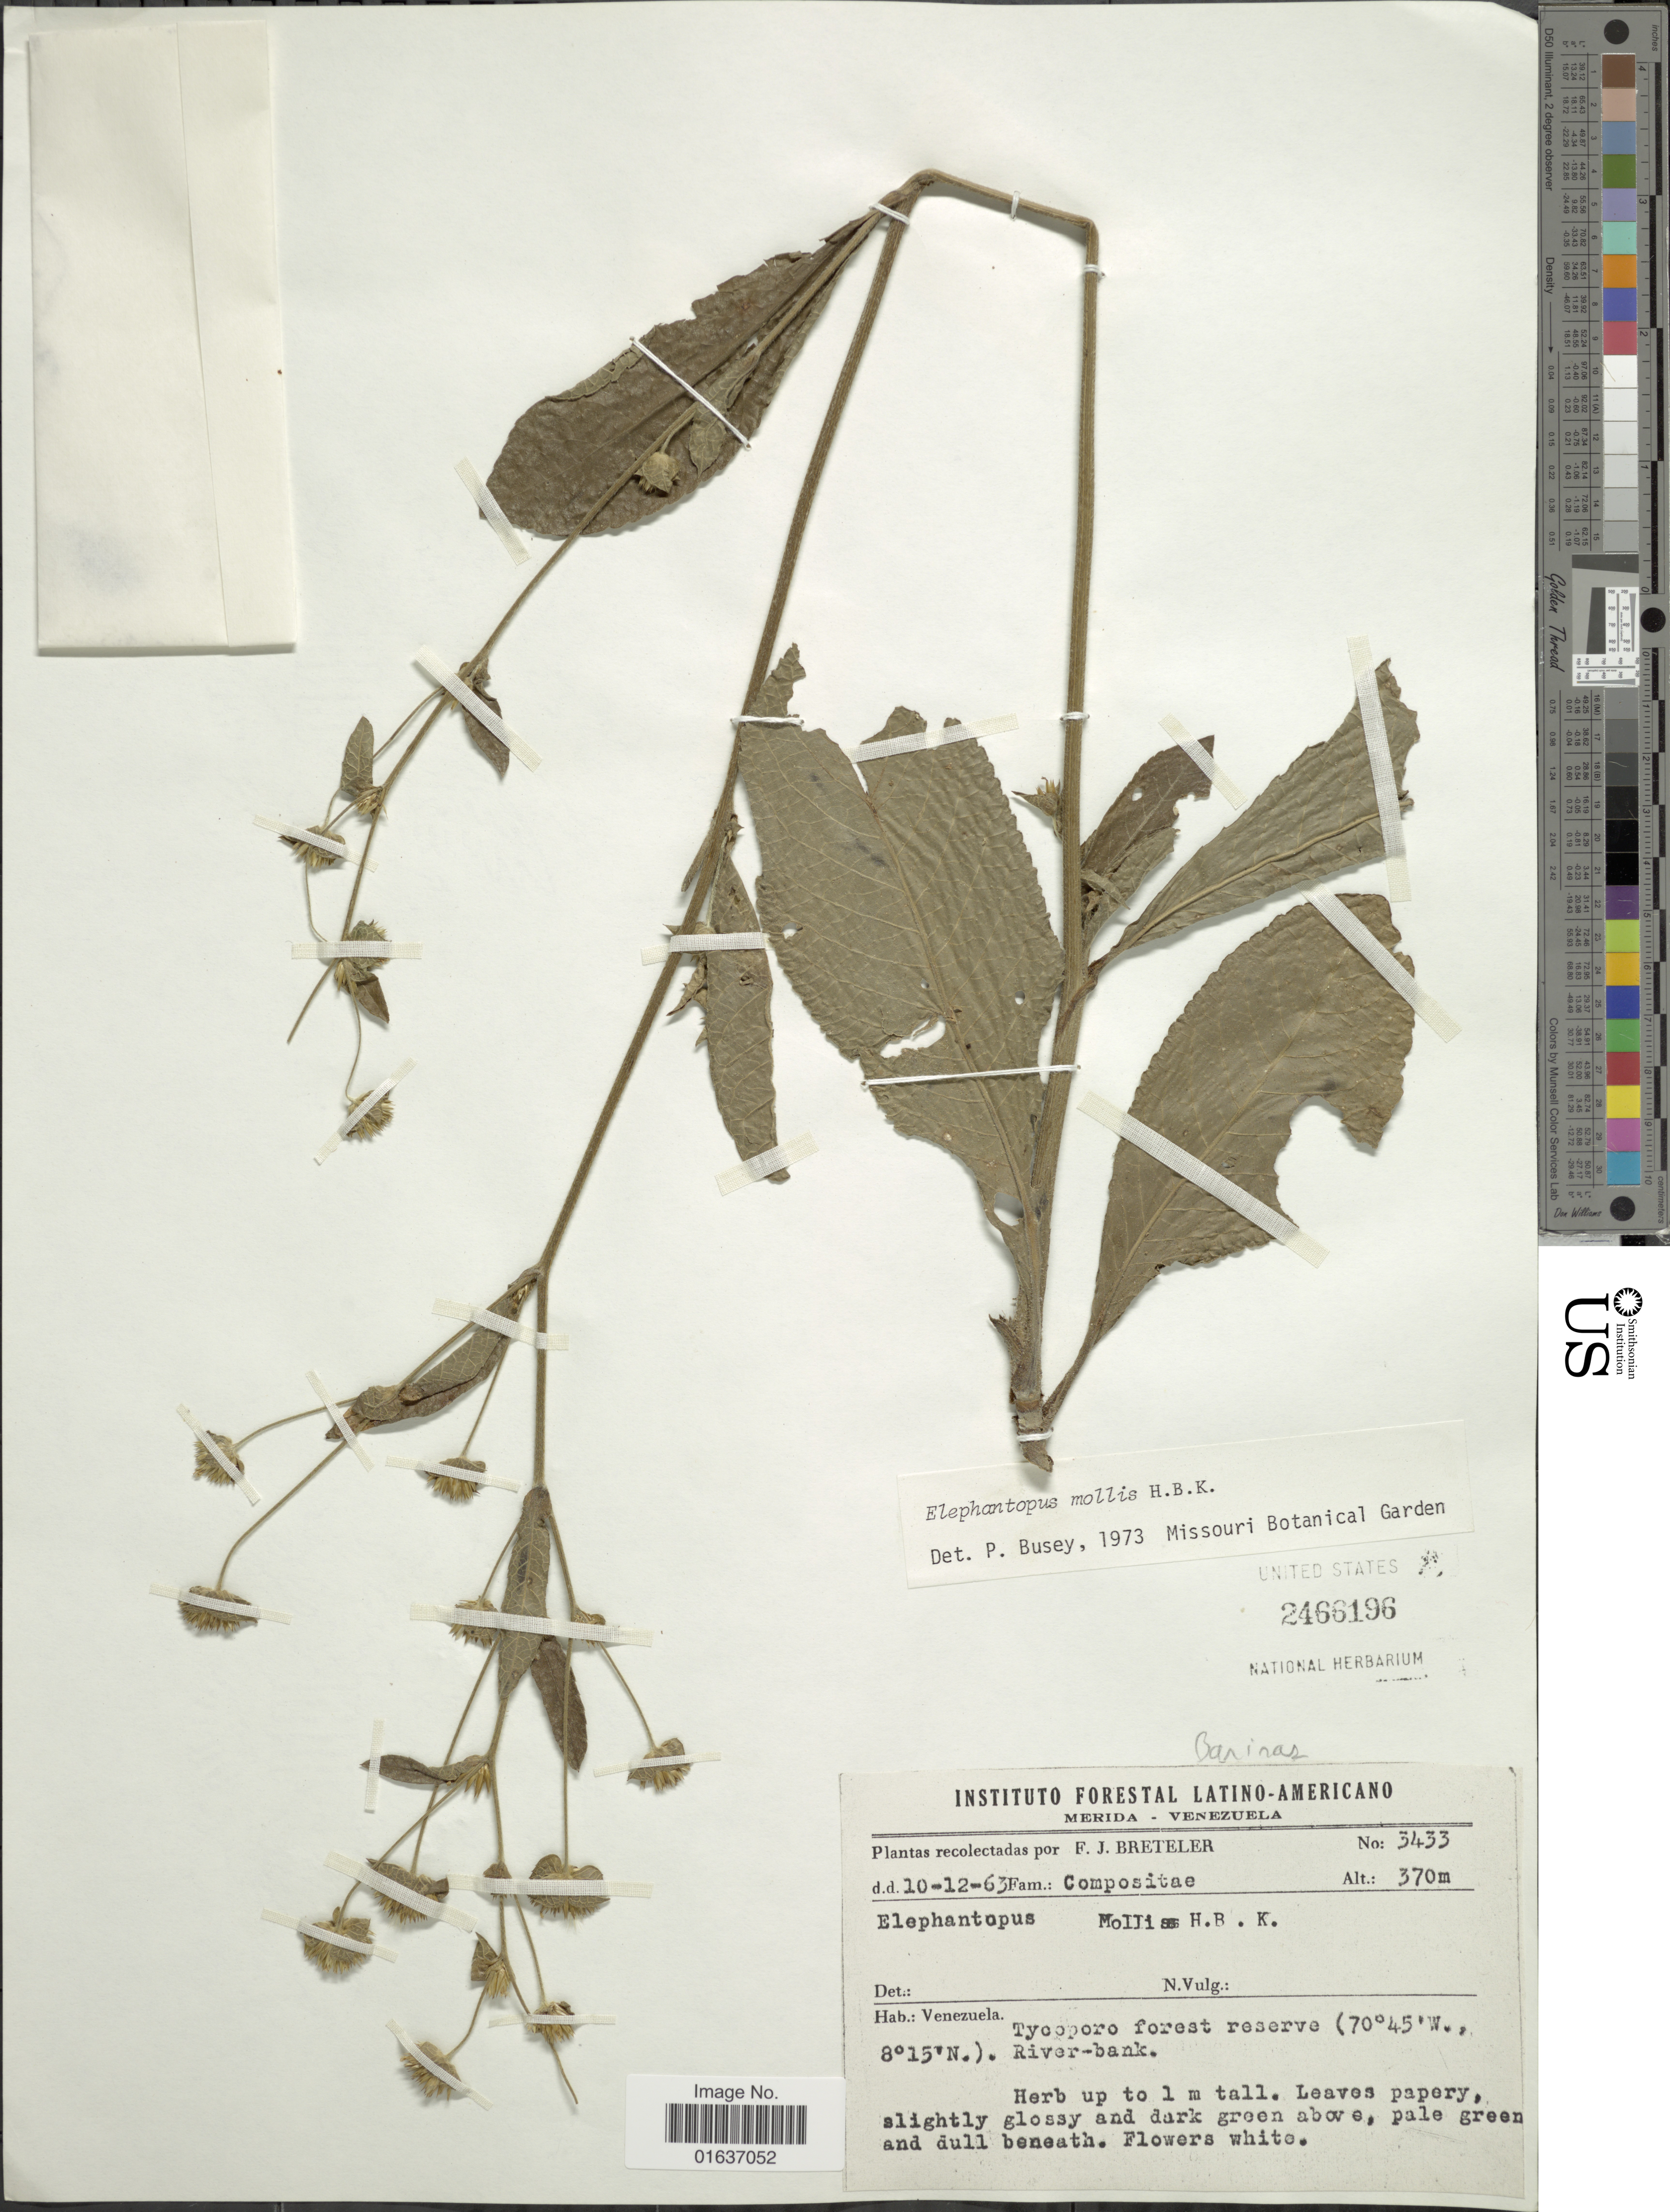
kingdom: Plantae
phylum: Tracheophyta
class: Magnoliopsida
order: Asterales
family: Asteraceae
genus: Elephantopus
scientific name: Elephantopus mollis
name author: Kunth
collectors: F. J. Breteler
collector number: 3433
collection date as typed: Transcribed d/m/y: 10/12/63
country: Venezuela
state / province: Mérida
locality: Tycoporo forest reserve, River-bank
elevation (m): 370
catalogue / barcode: US 2466196